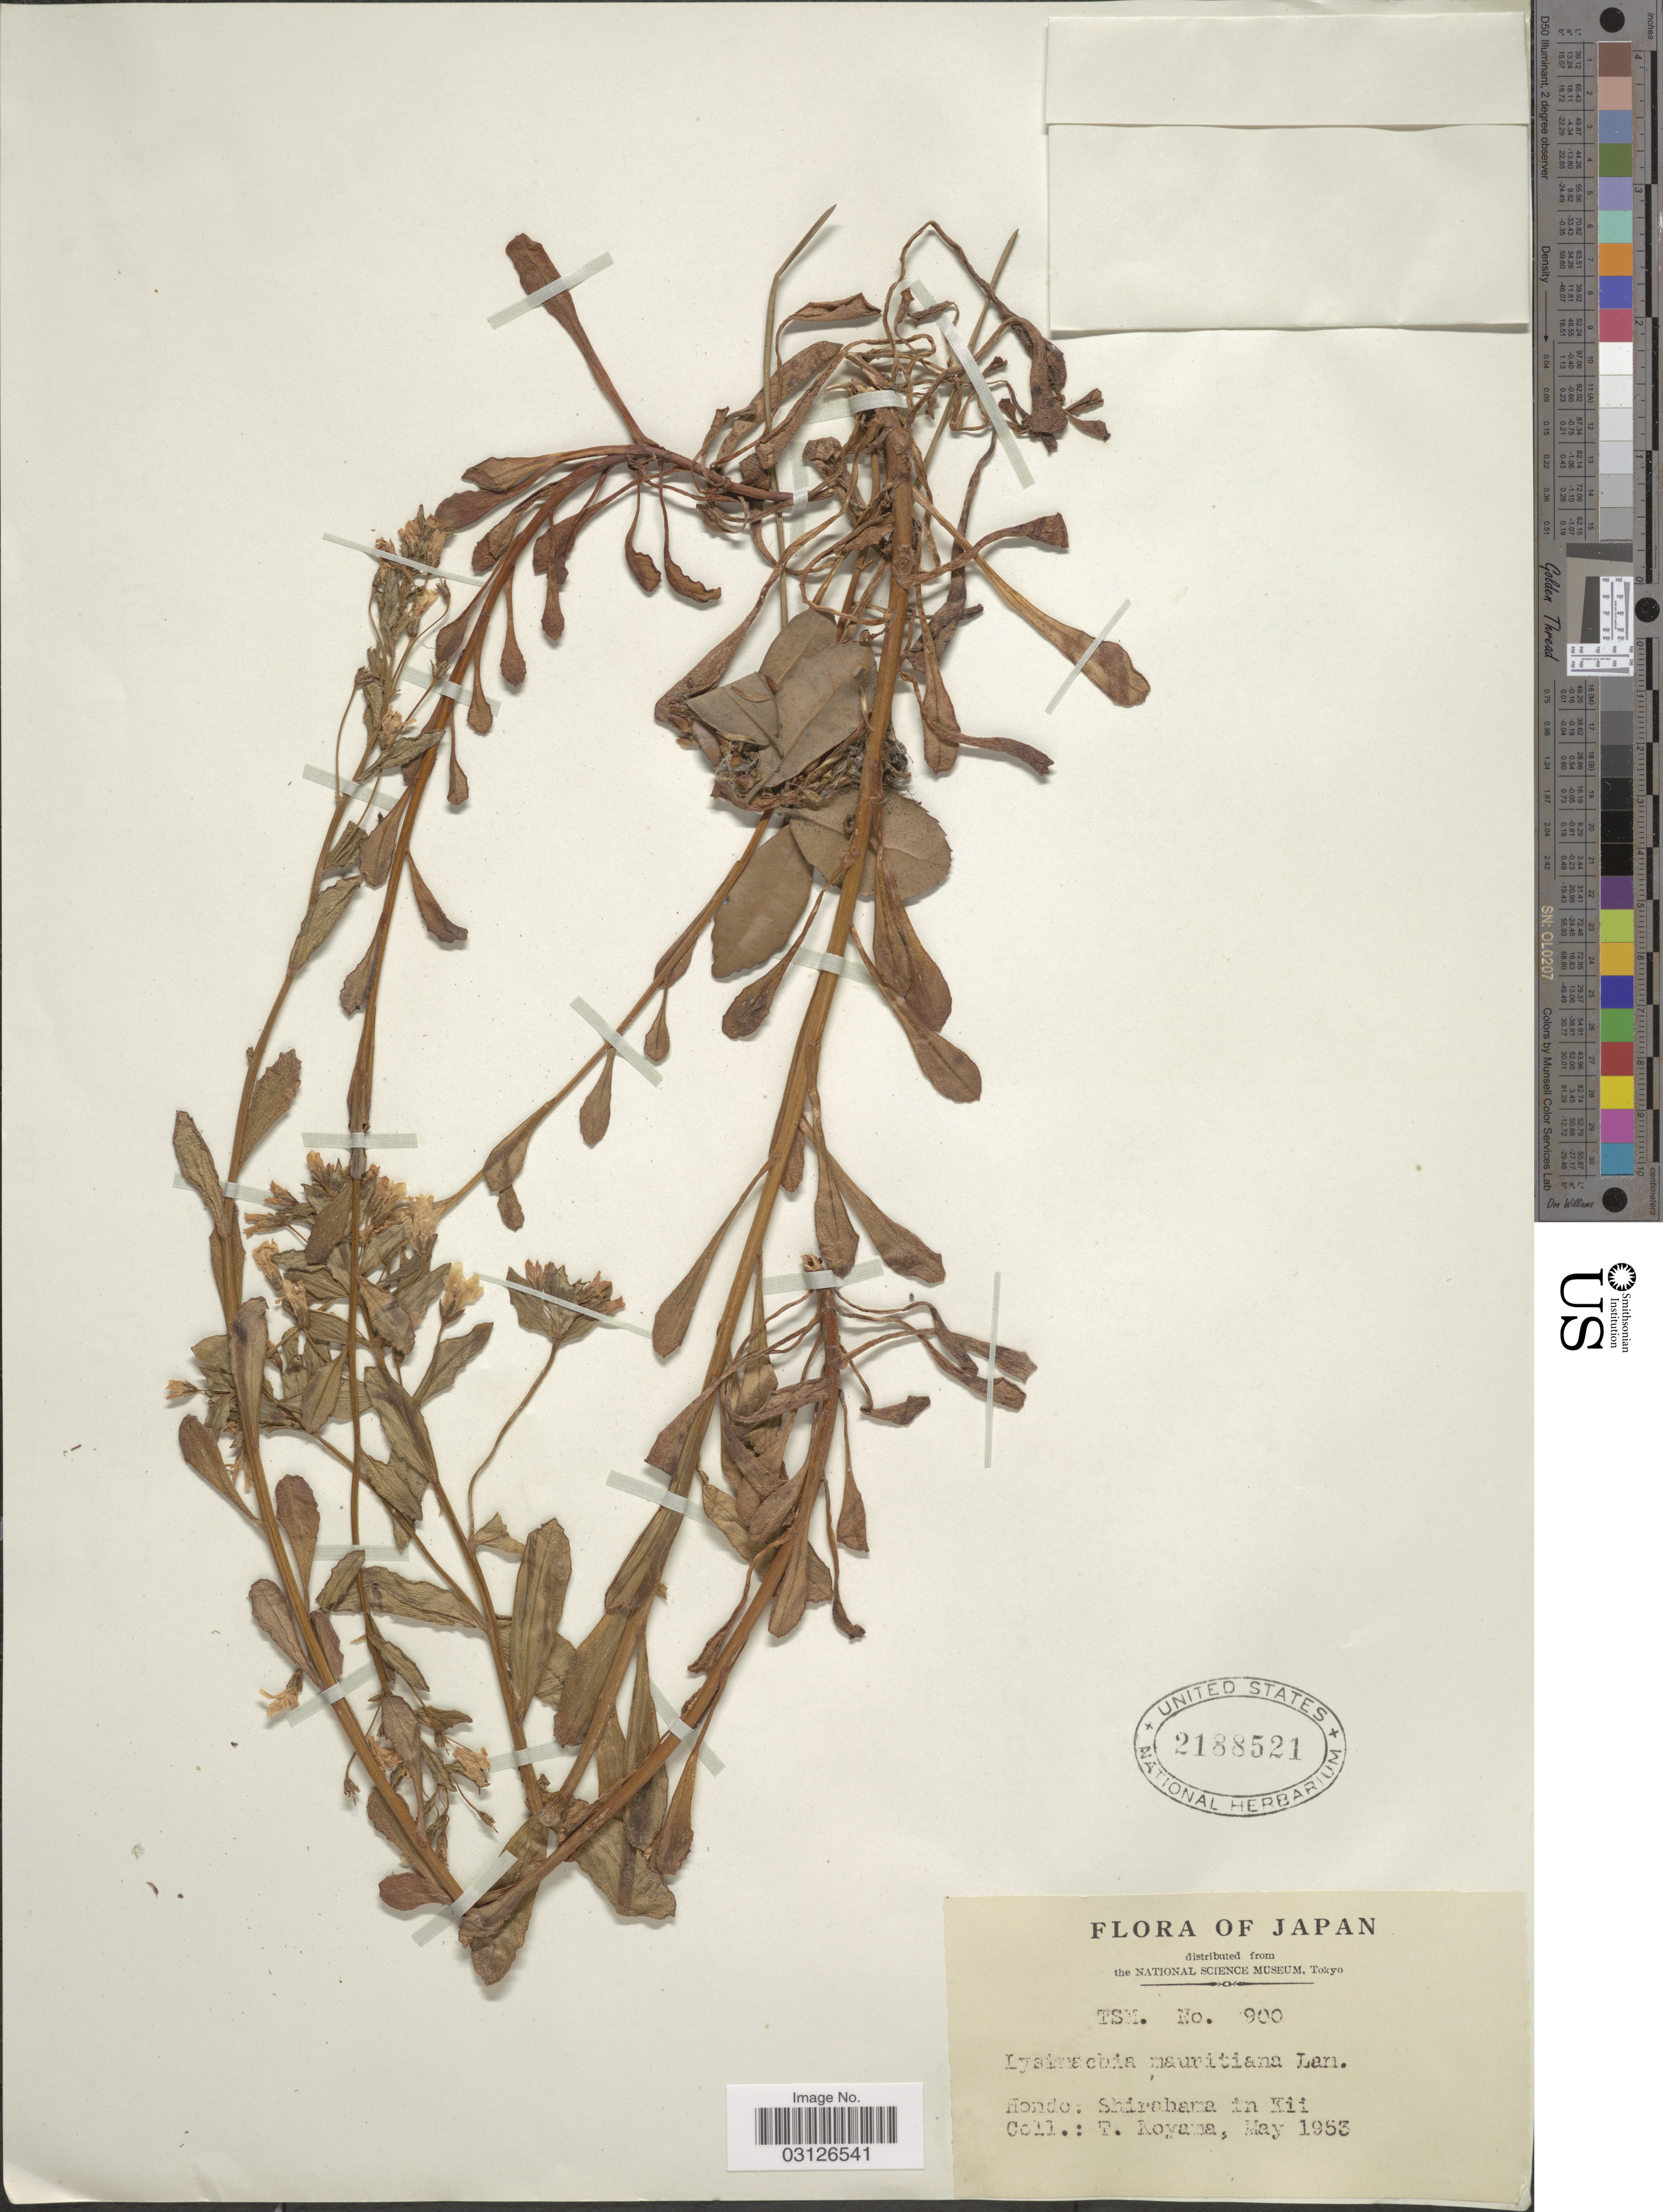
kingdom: Plantae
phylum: Tracheophyta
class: Magnoliopsida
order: Ericales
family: Primulaceae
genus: Lysimachia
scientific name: Lysimachia mauritiana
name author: Lam.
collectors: T. Koyama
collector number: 900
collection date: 1953-05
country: Japan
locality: Hondo: Shirabama in Kii.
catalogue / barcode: US 2188521